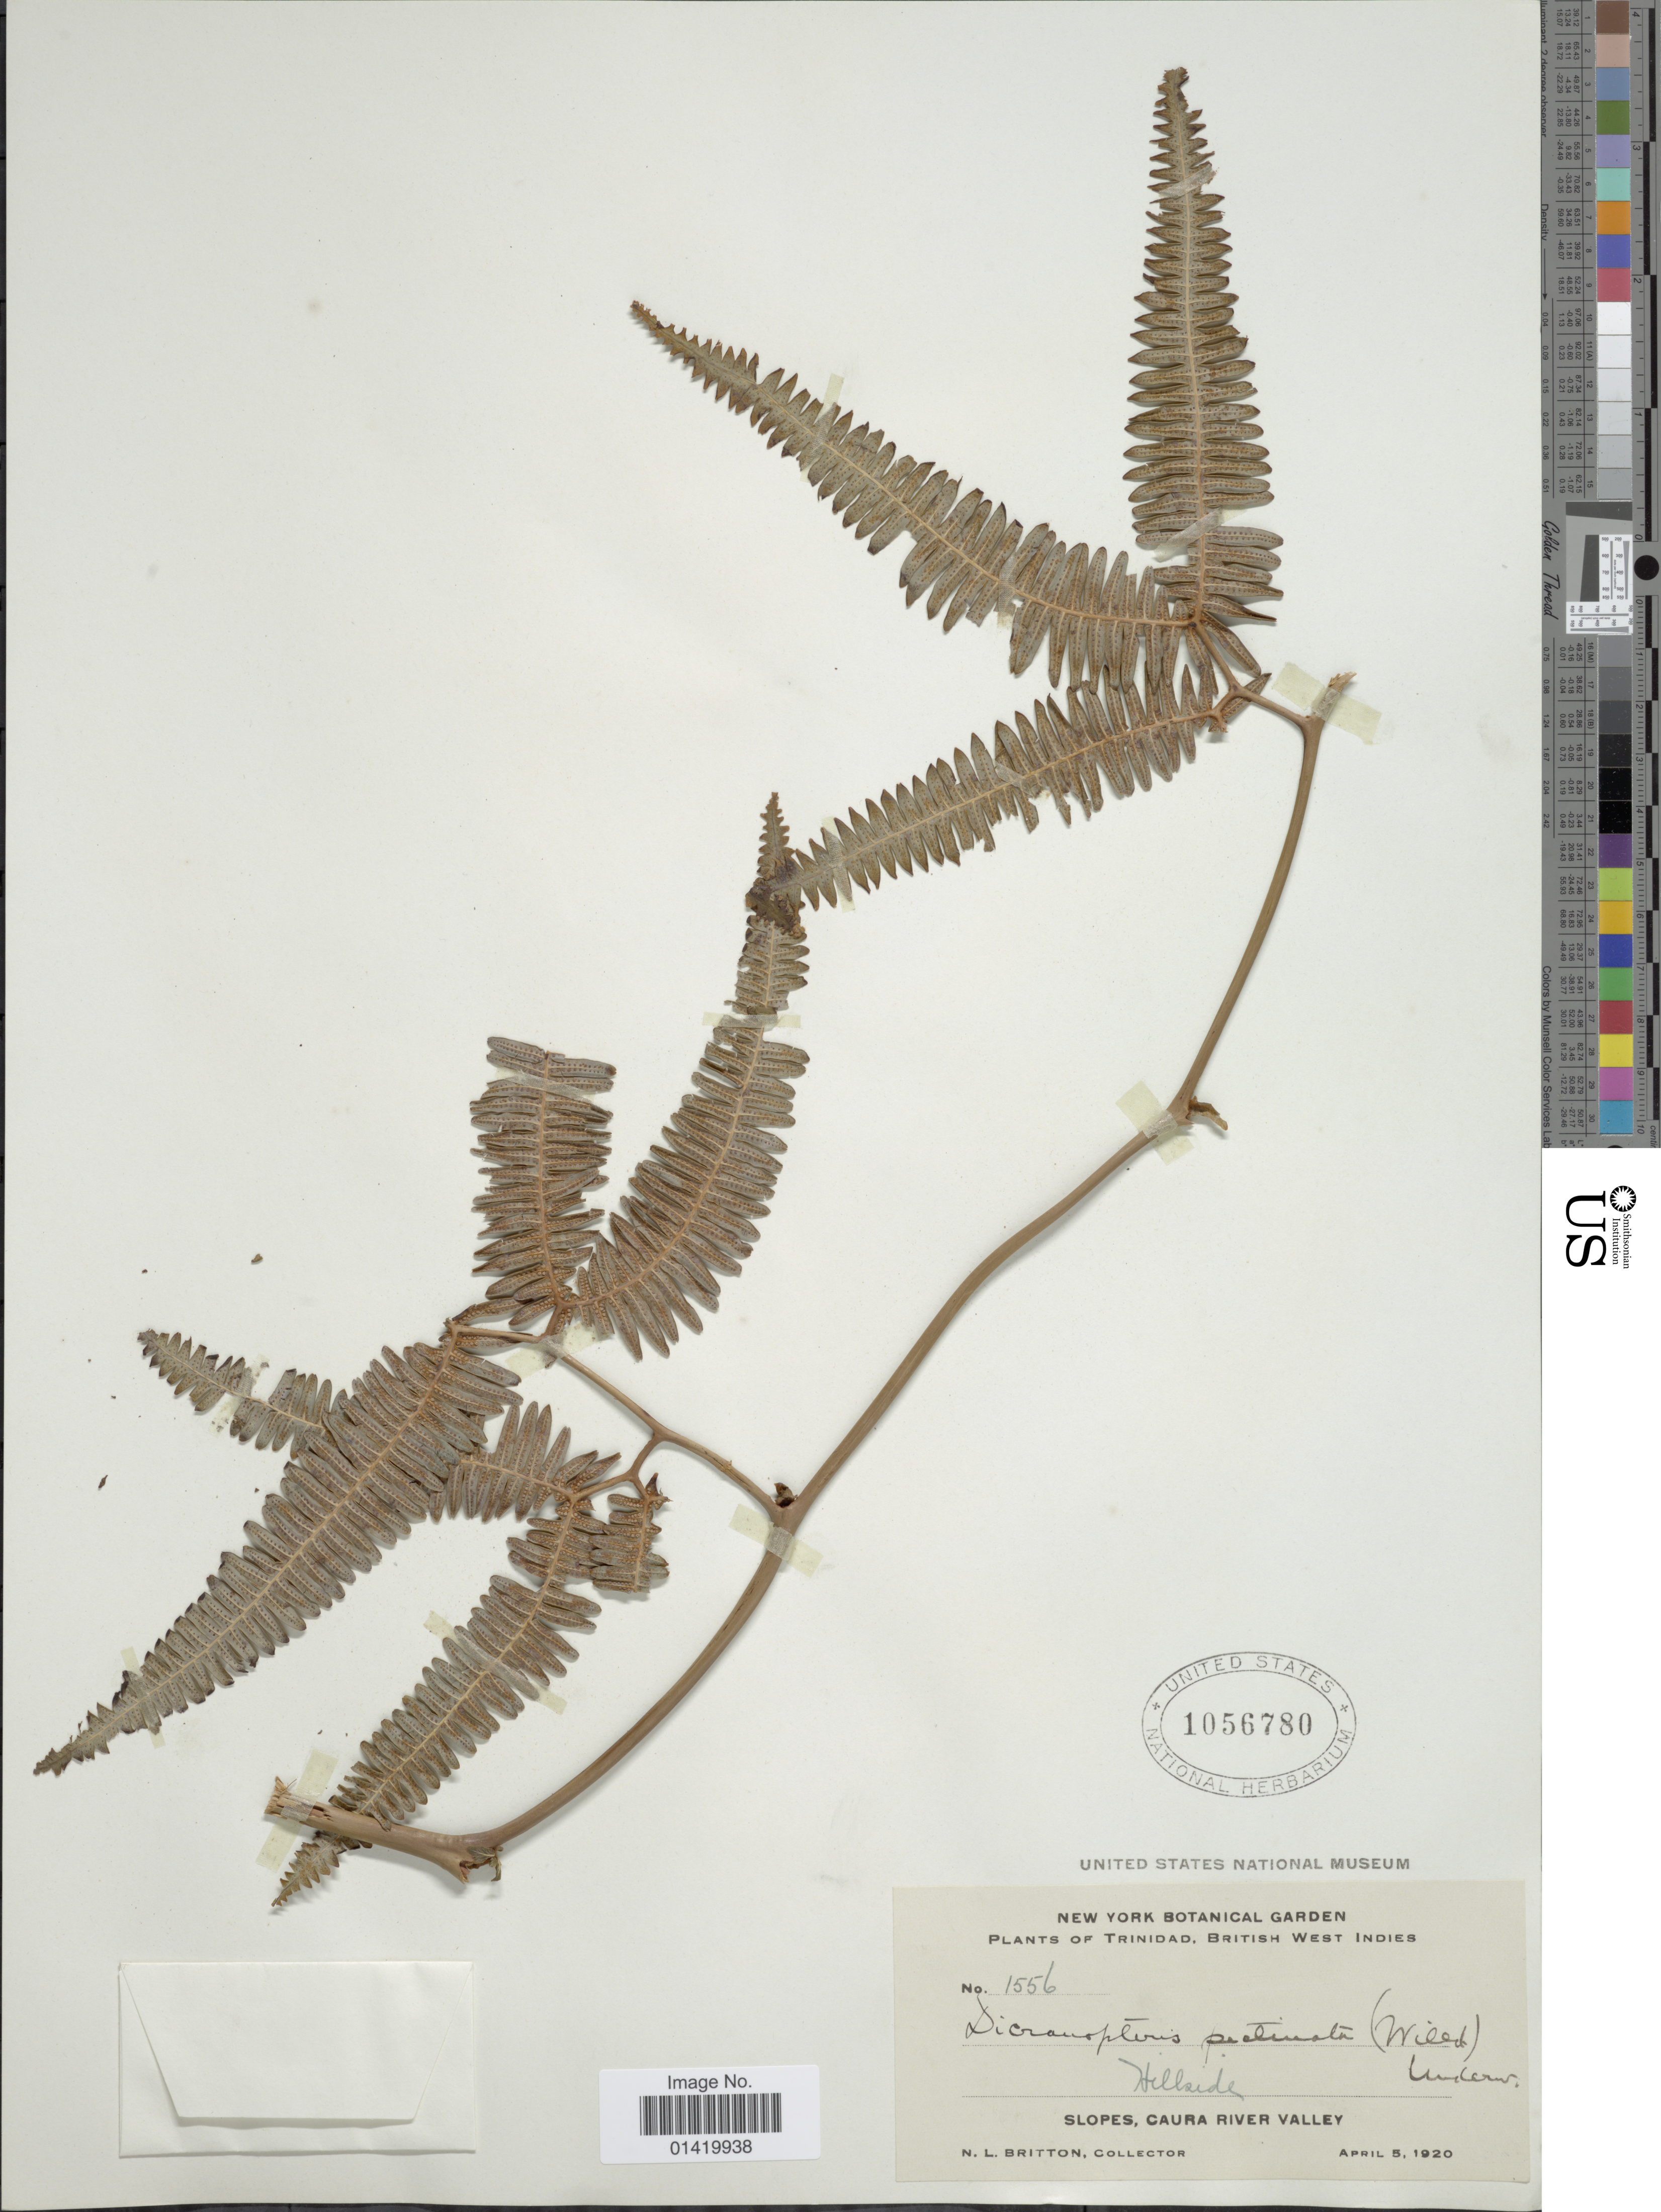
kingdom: Plantae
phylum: Tracheophyta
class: Polypodiopsida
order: Gleicheniales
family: Gleicheniaceae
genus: Gleichenella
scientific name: Gleichenella pectinata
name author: (Willd.) Ching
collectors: N. Britton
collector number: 1556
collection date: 1920-04-05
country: Trinidad and Tobago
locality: Trinidad, British West Indies, Slopes, Caura River Valley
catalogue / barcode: US 1056780